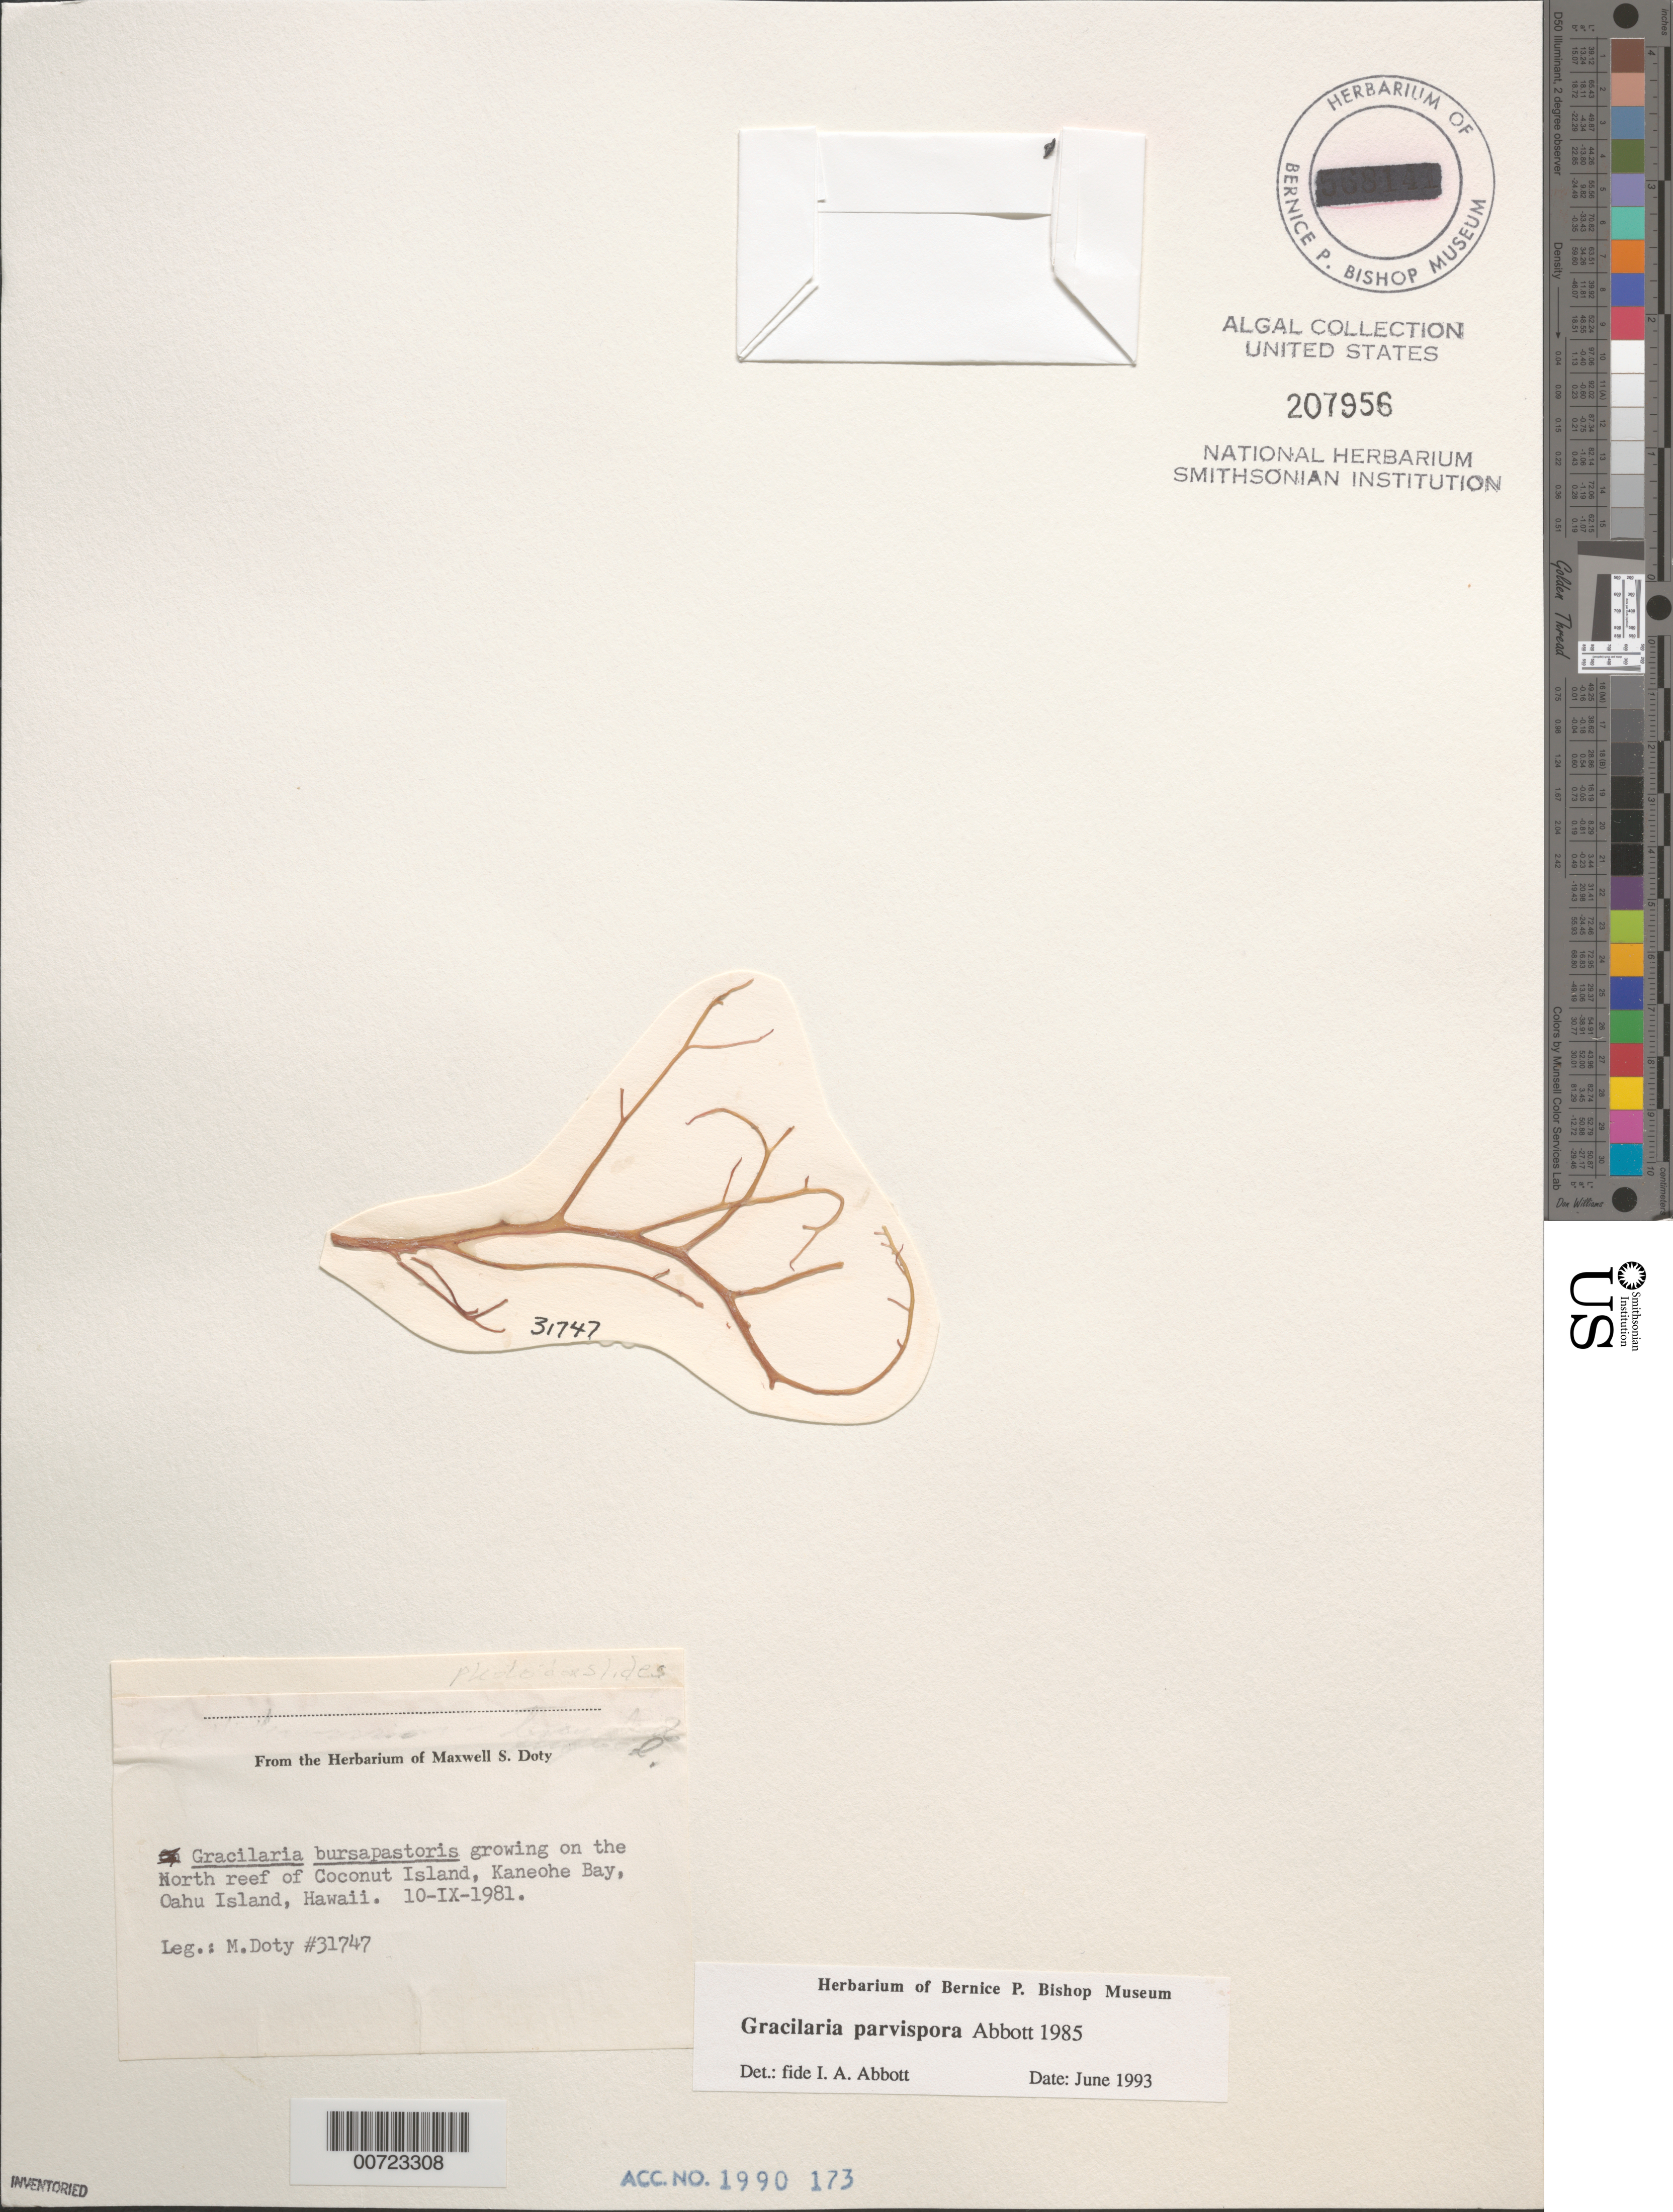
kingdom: Plantae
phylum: Rhodophyta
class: Florideophyceae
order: Gracilariales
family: Gracilariaceae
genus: Gracilaria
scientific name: Gracilaria parvispora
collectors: M. S. Doty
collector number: MSD 31747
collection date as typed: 10 Sep 1981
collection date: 1981-09-10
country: United States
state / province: Hawaii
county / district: Honolulu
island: Oahu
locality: Coconut Island North Reef, Kaneohe Bay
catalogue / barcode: US 207956